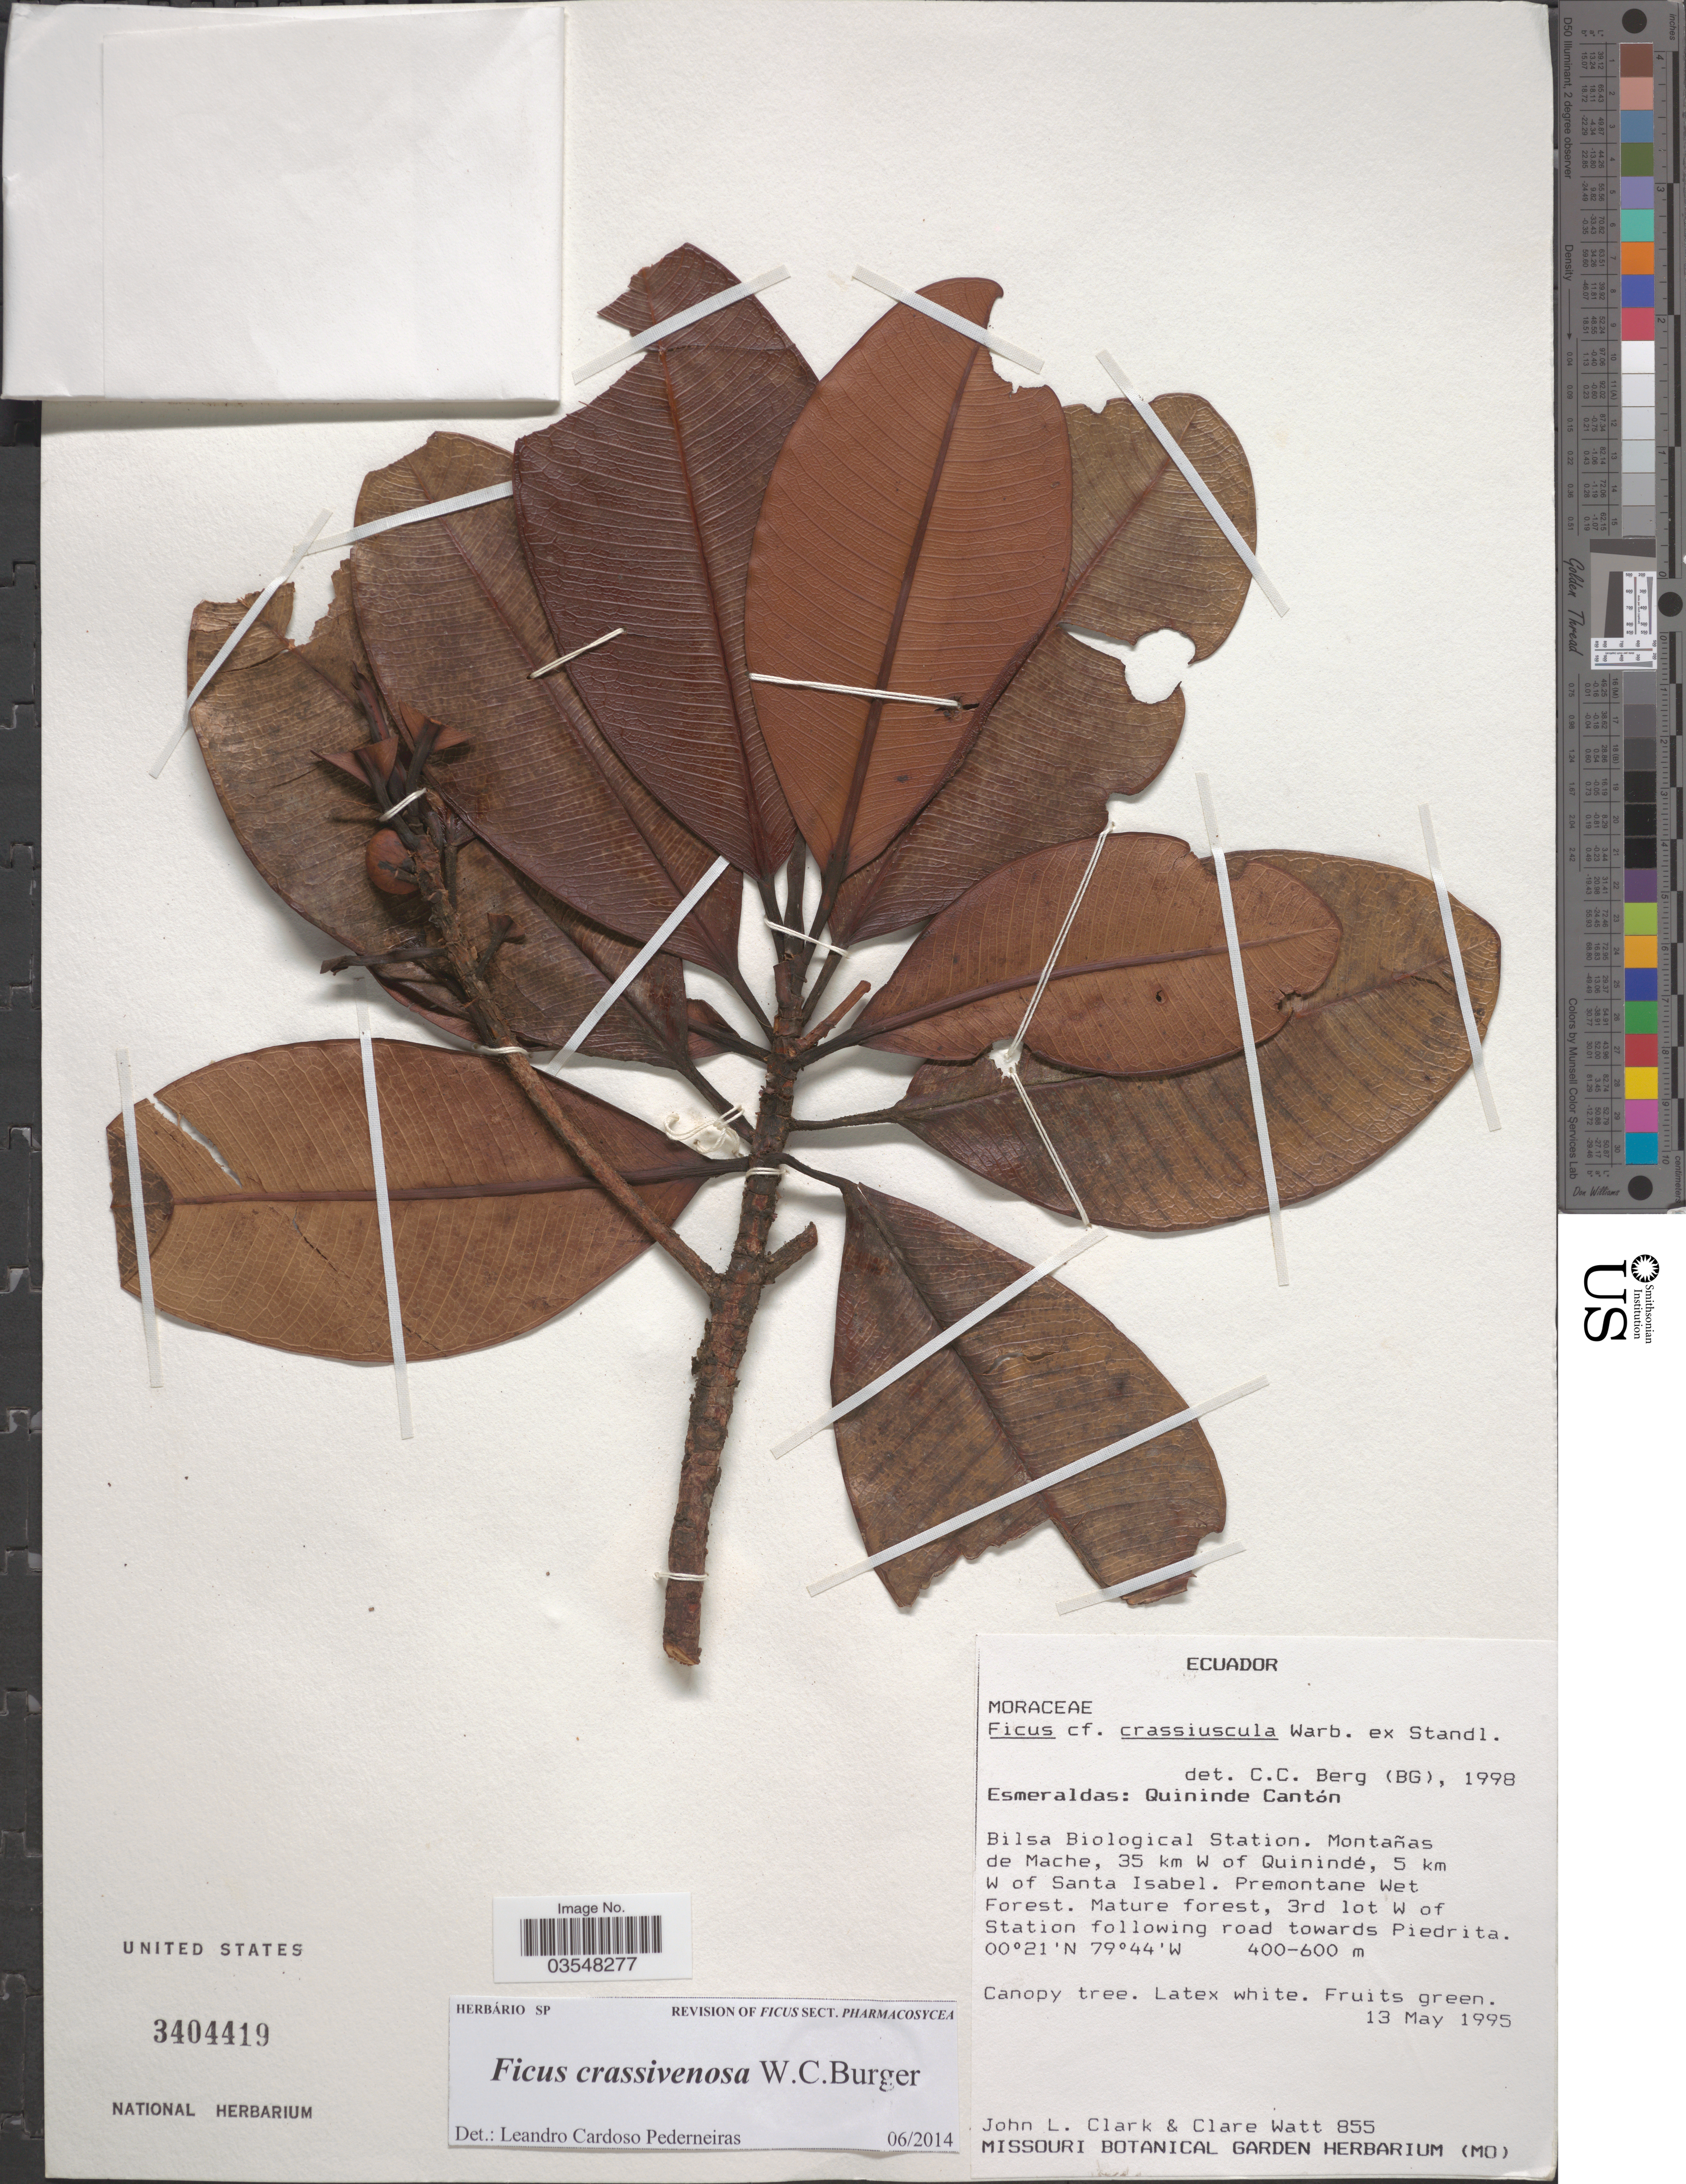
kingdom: Plantae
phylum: Tracheophyta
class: Magnoliopsida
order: Rosales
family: Moraceae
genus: Ficus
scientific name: Ficus crassivenosa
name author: W.C. Burger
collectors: J. L. Clark & C. Watt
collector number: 855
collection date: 1995-05-13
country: Ecuador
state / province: Esmeraldas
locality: Quininde Cantón. Bilsa Biological Station. Montañas de Mache, 35 km W of Quinindé, 5 km W of Santa Isabel. Premontane Wet Forest. Mature forest, 3rd lot W of Station following road toward Piedrita.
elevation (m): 400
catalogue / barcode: US 3404419